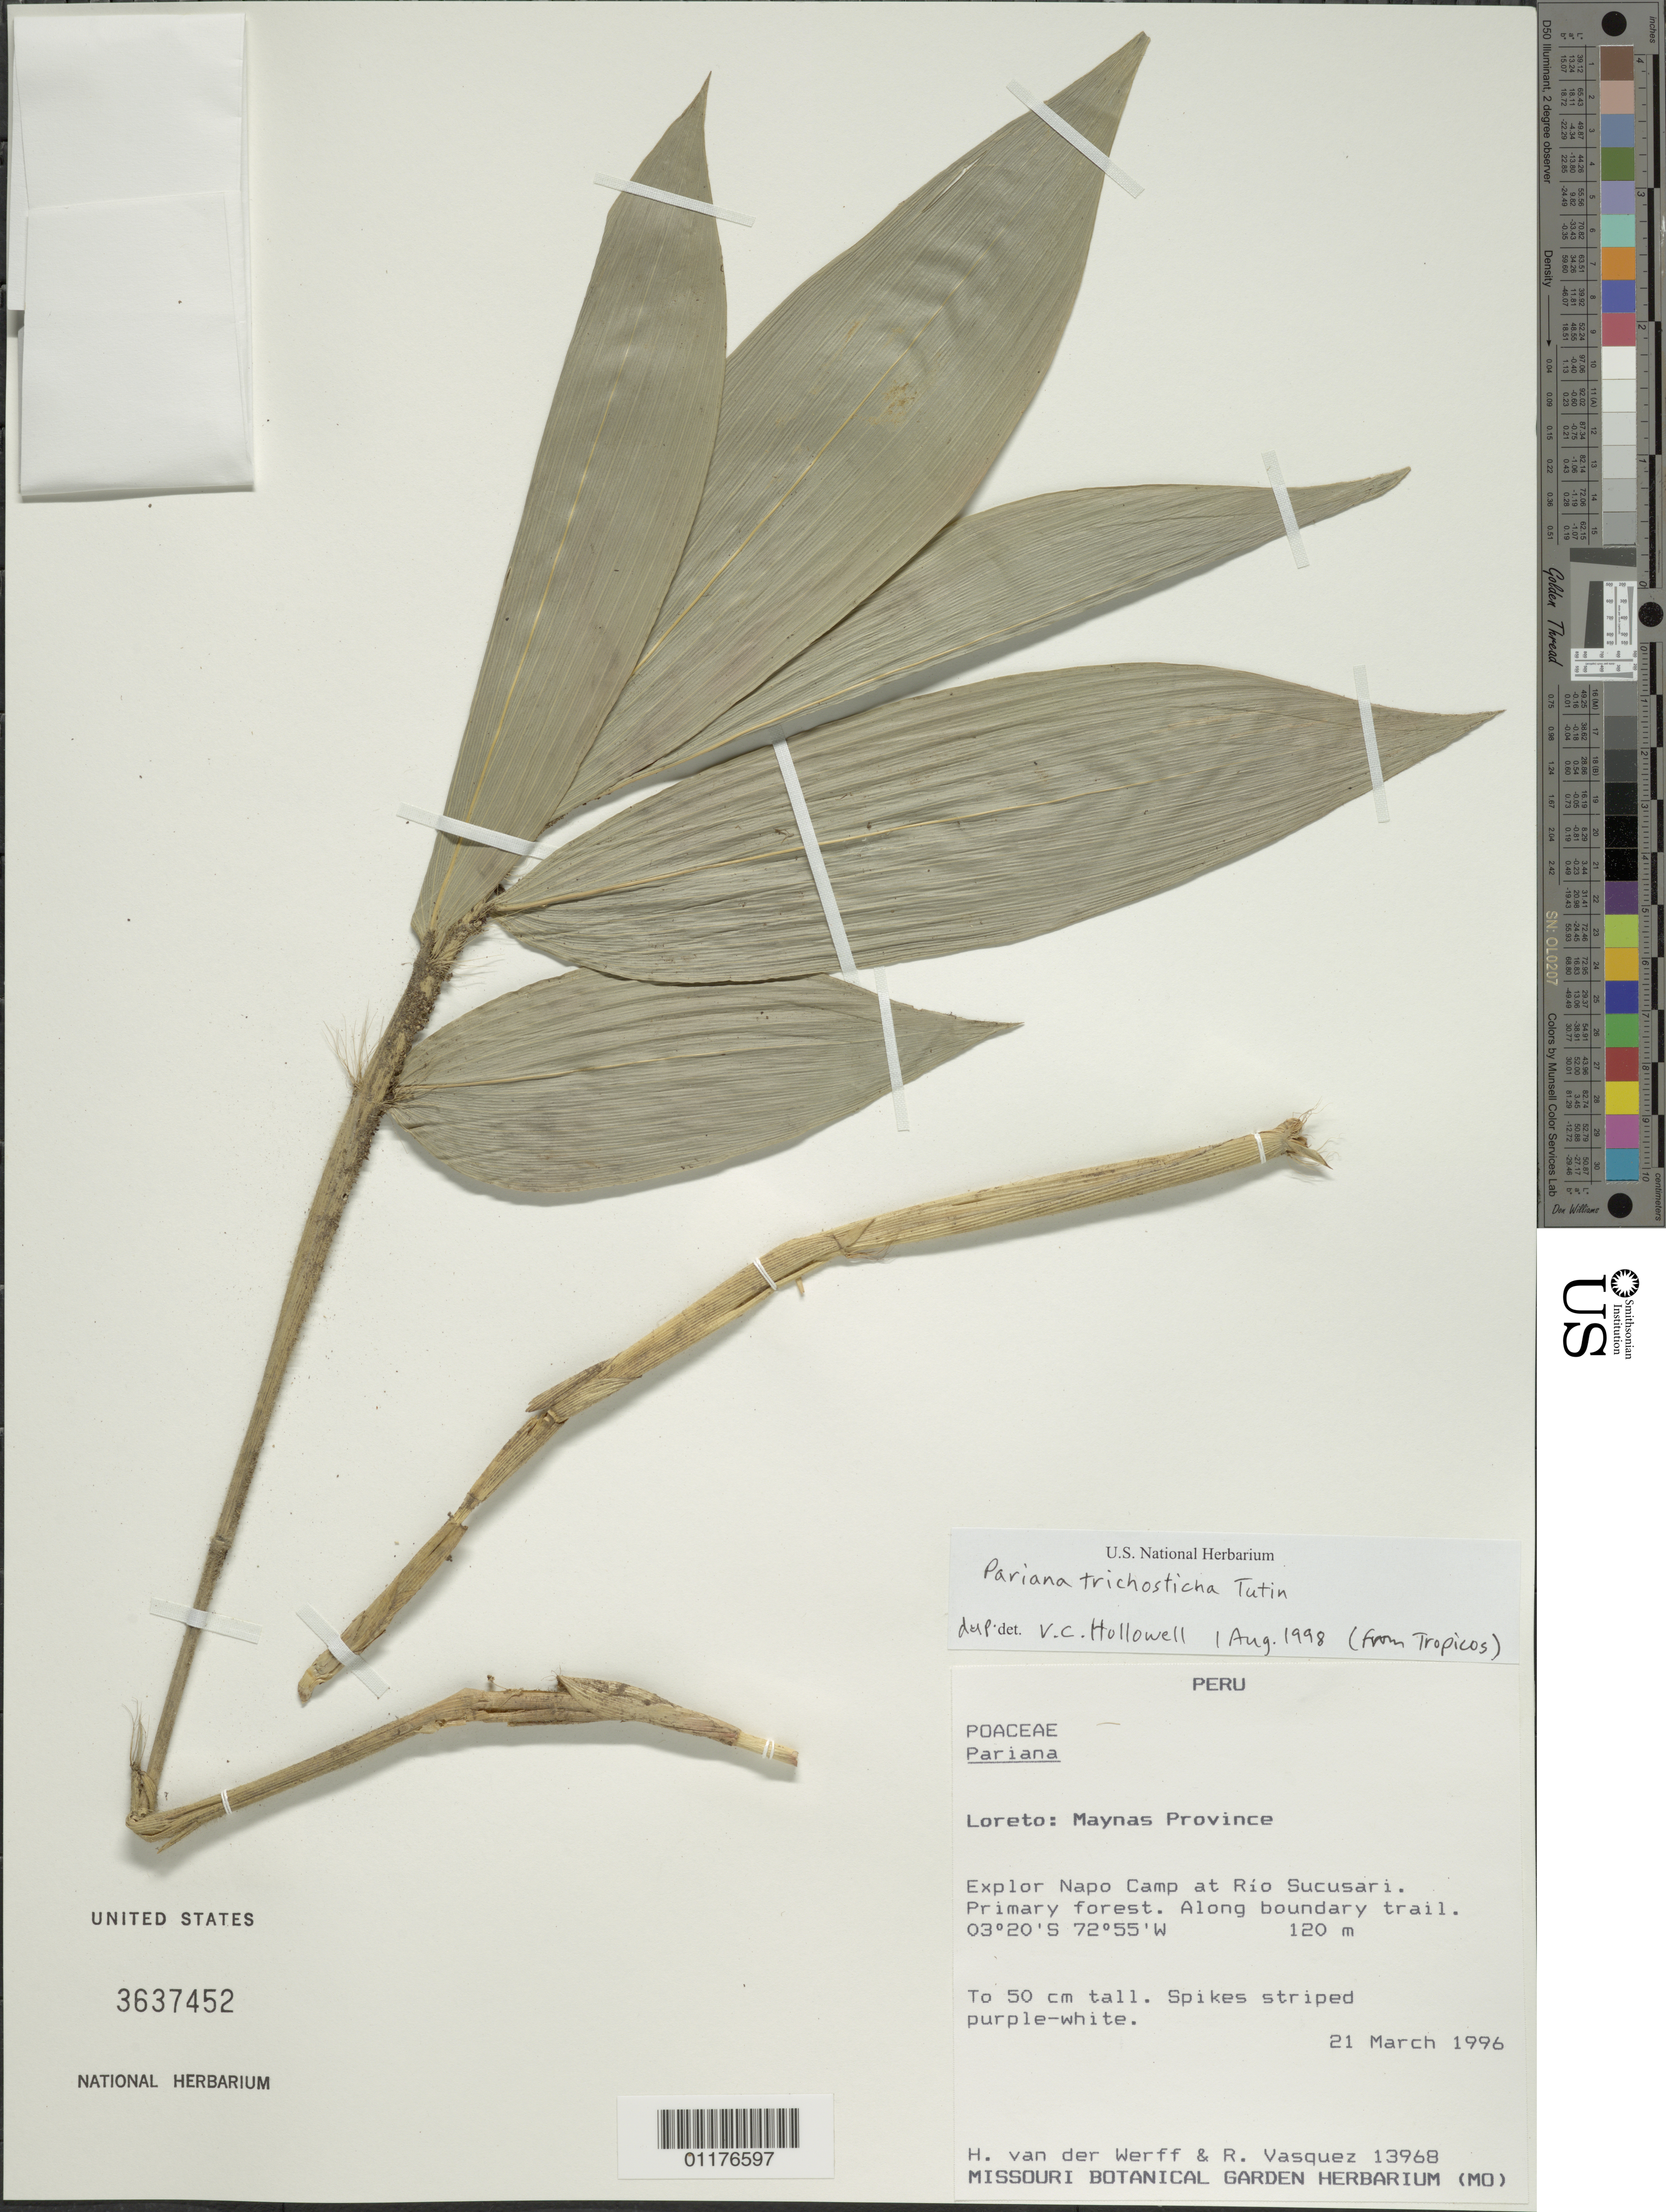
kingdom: Plantae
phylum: Tracheophyta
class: Liliopsida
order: Poales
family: Poaceae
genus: Pariana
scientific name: Pariana trichosticha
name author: Tutin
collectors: H. van der Werff & R. Vásquez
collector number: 13968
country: Peru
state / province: Loreto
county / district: Maynas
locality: Explor Napo Camp at Rio Sucusari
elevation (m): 120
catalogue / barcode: US 3637452